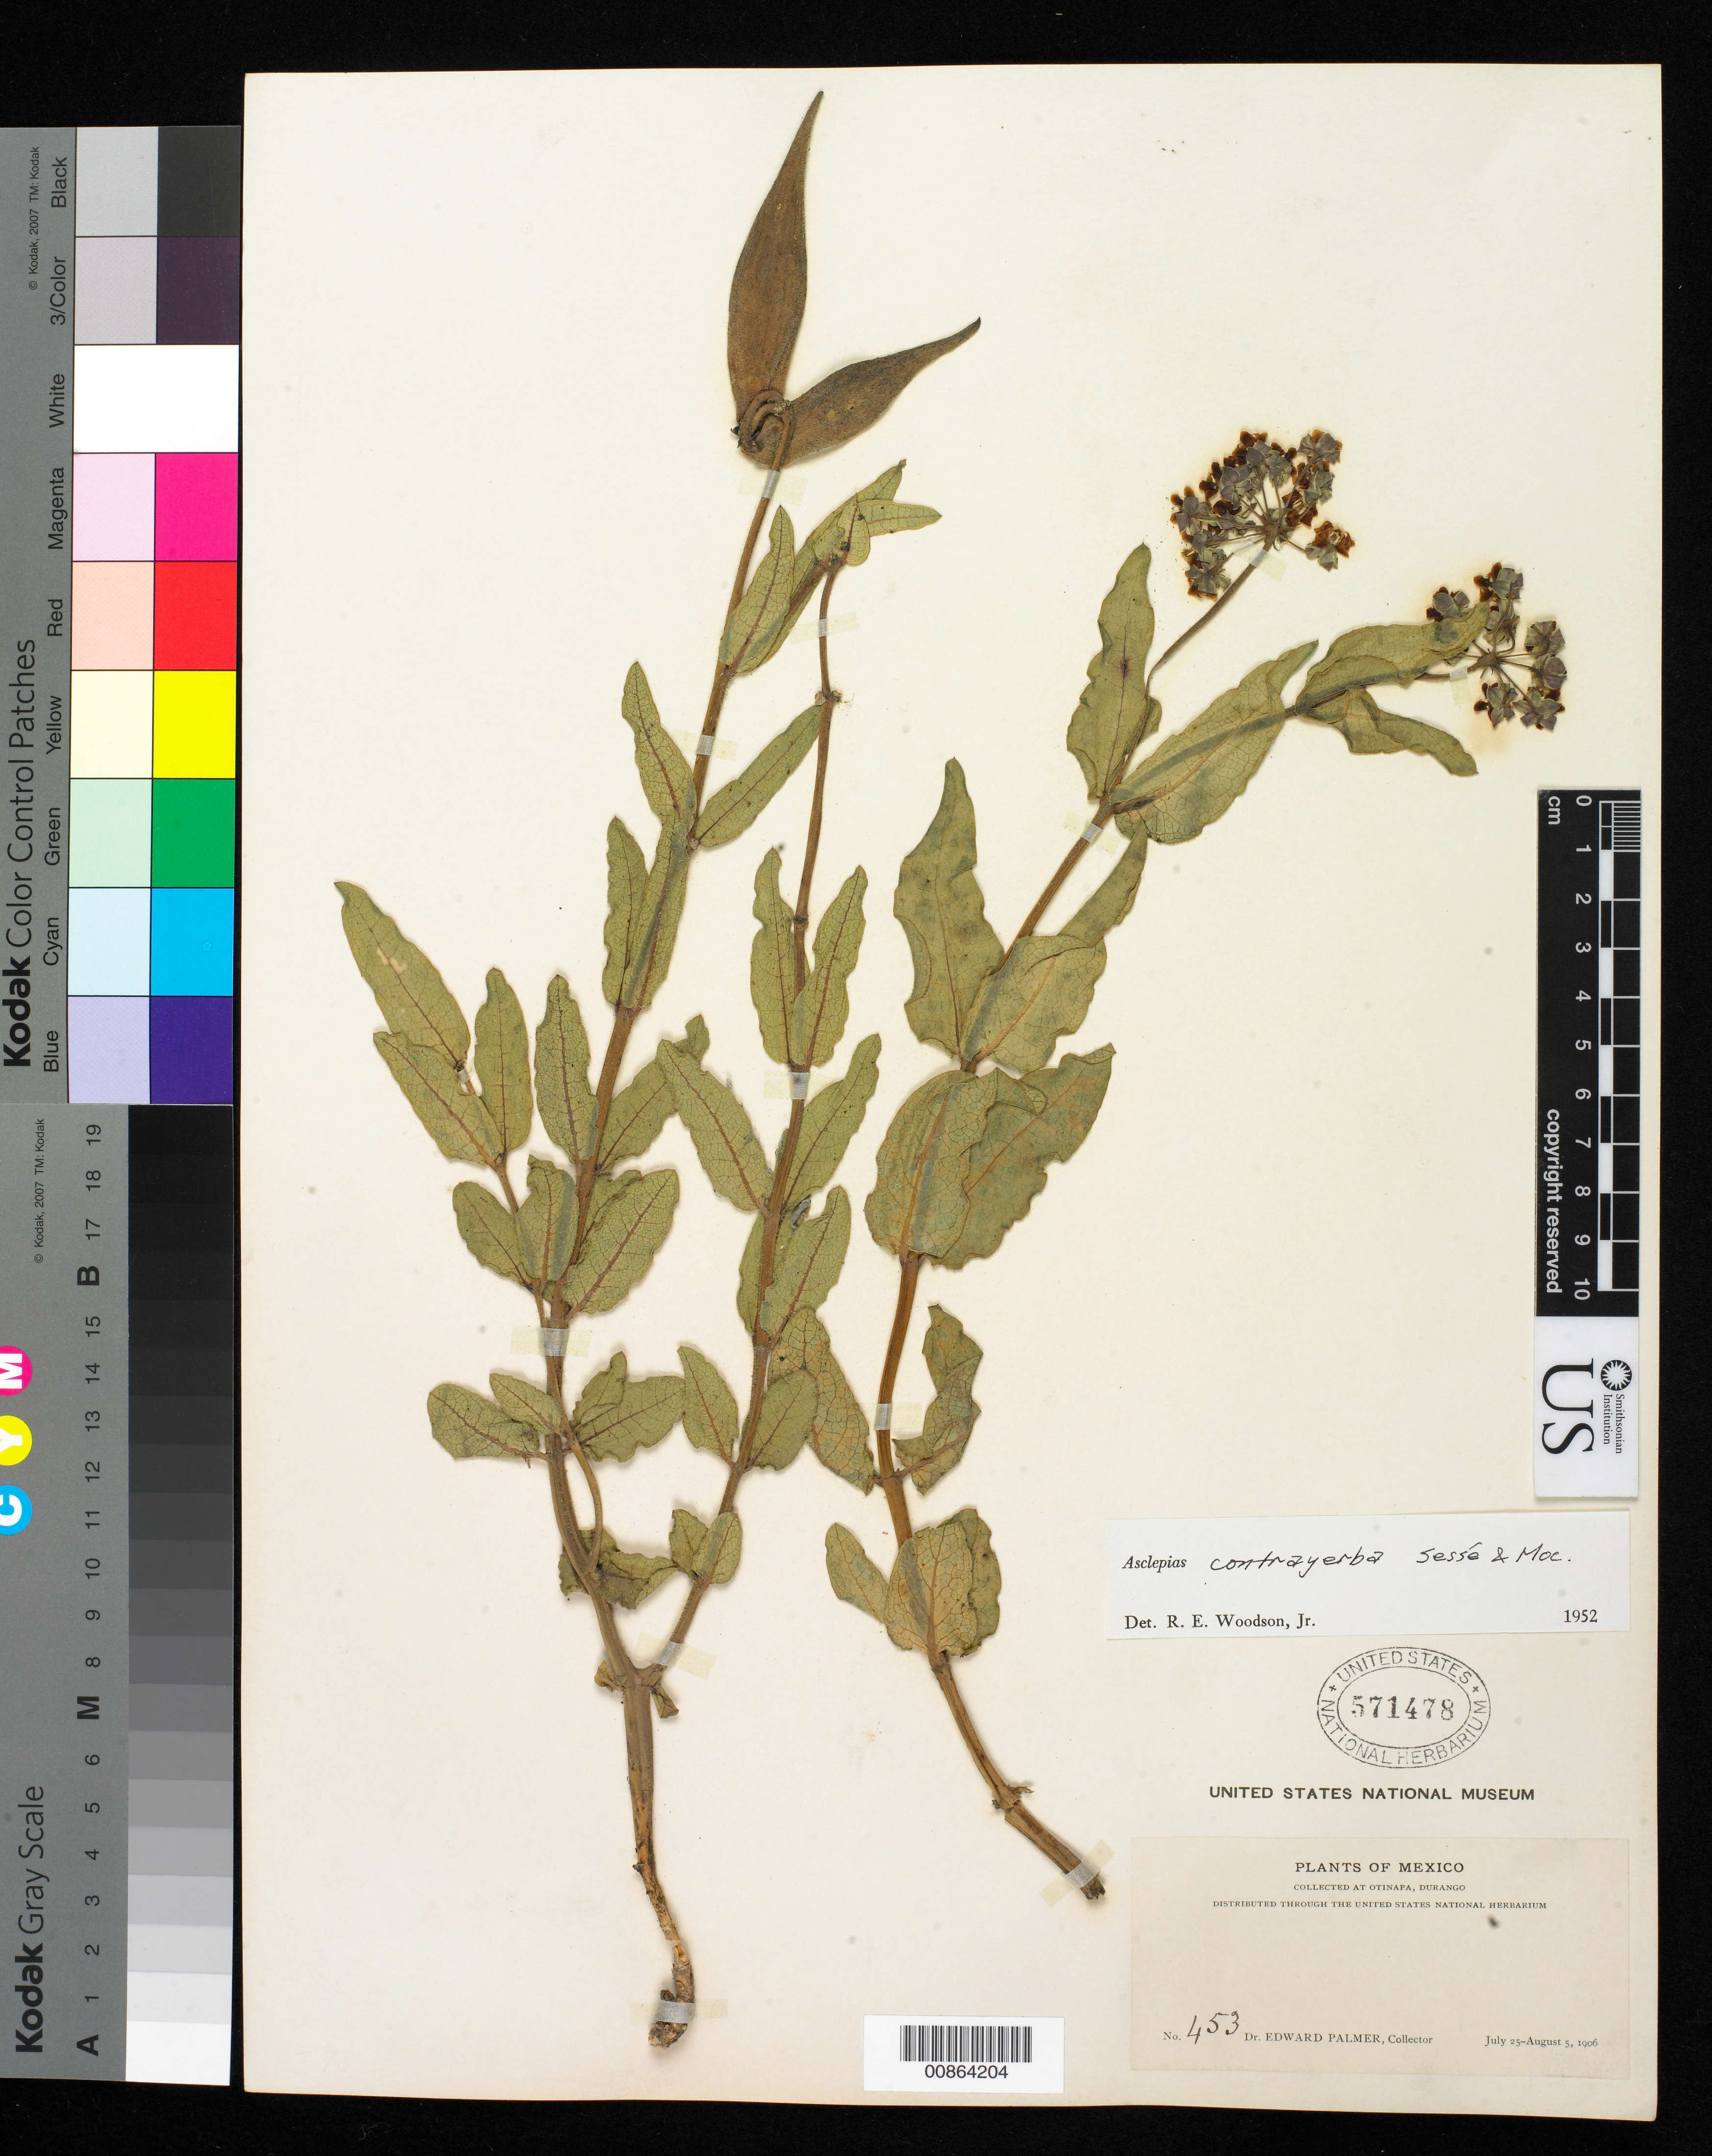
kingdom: Plantae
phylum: Tracheophyta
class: Magnoliopsida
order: Gentianales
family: Apocynaceae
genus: Asclepias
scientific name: Asclepias contrayerba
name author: Sessé & Moc.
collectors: E. Palmer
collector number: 453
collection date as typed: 25 Jul 1906 to 05 Aug 1906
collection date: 1906-07-25/1906-08-05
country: Mexico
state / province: Durango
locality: Otinapa, Durango.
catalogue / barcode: US 571478